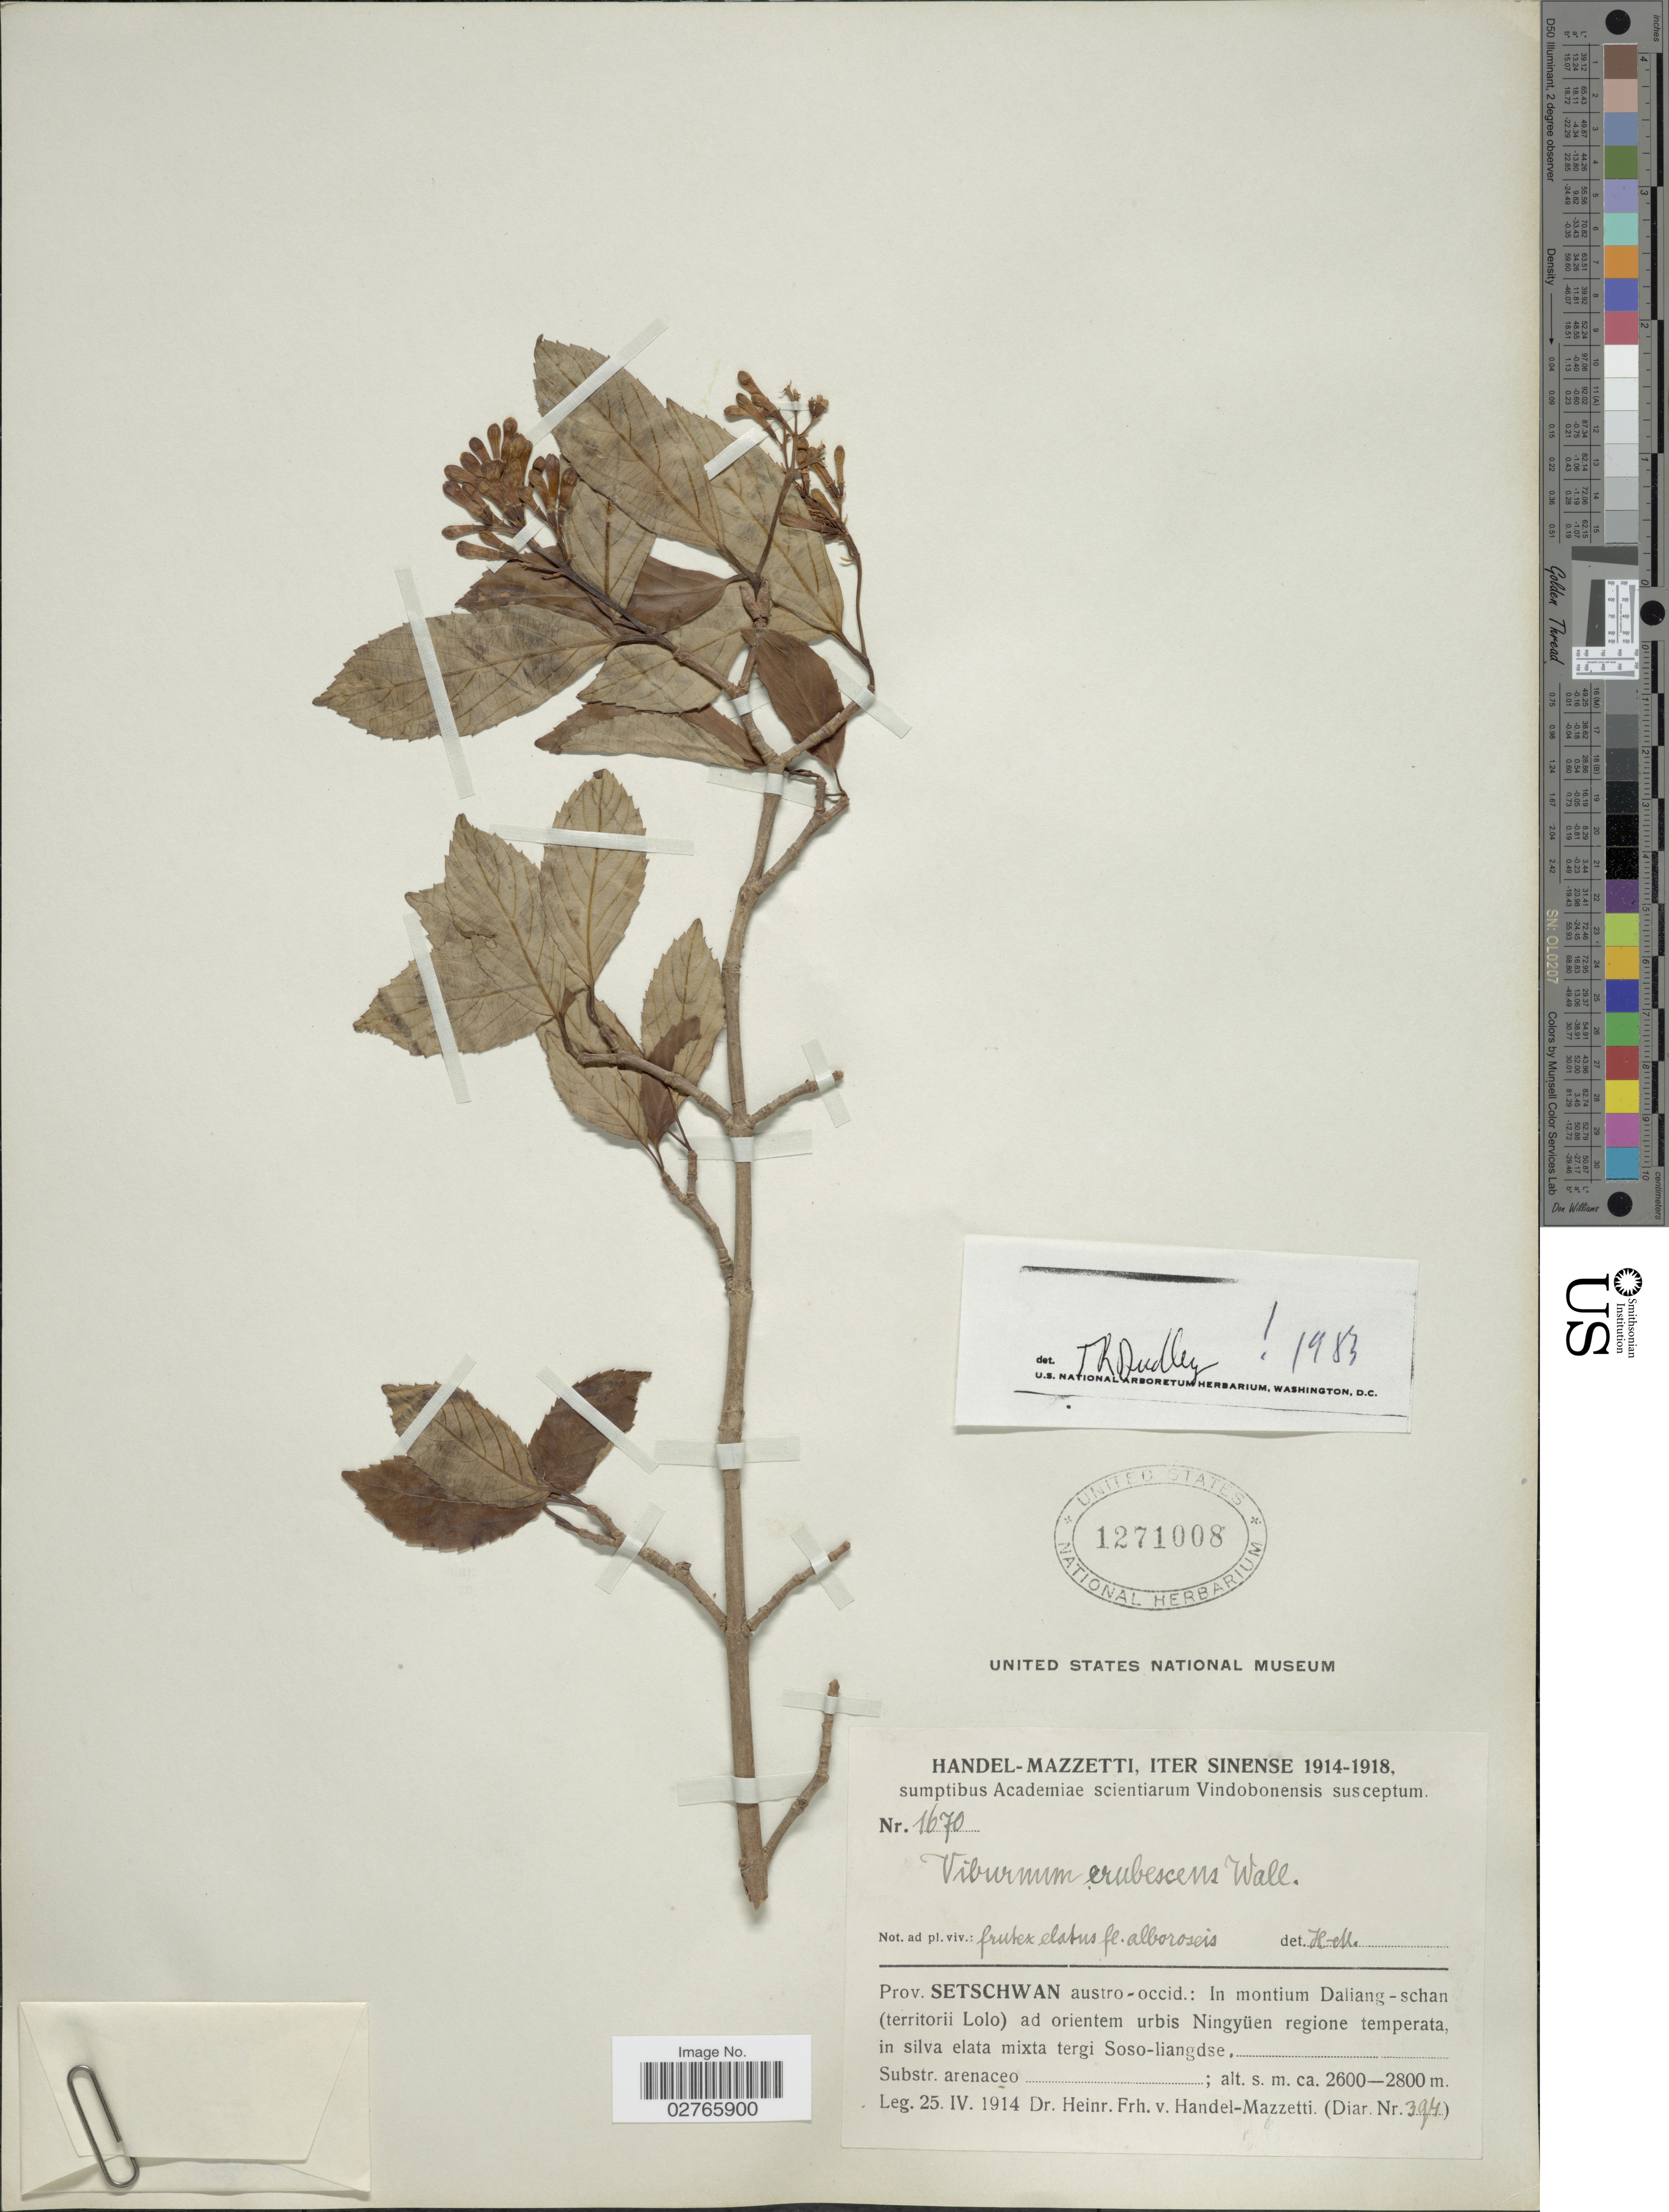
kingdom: Plantae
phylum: Tracheophyta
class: Magnoliopsida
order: Dipsacales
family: Viburnaceae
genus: Viburnum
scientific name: Viburnum erubescens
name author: Wall.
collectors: H. Handel-Mazzetti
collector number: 394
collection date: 1914-04-25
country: China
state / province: Sichuan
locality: Prov. Setschwan austro-occid: In montium Daliang-schan (territorii Lolo) ad orientem urbis Ningüen regione temperata, in silva elata mixta tergi Soso-liangsde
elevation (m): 2600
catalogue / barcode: US 1271008